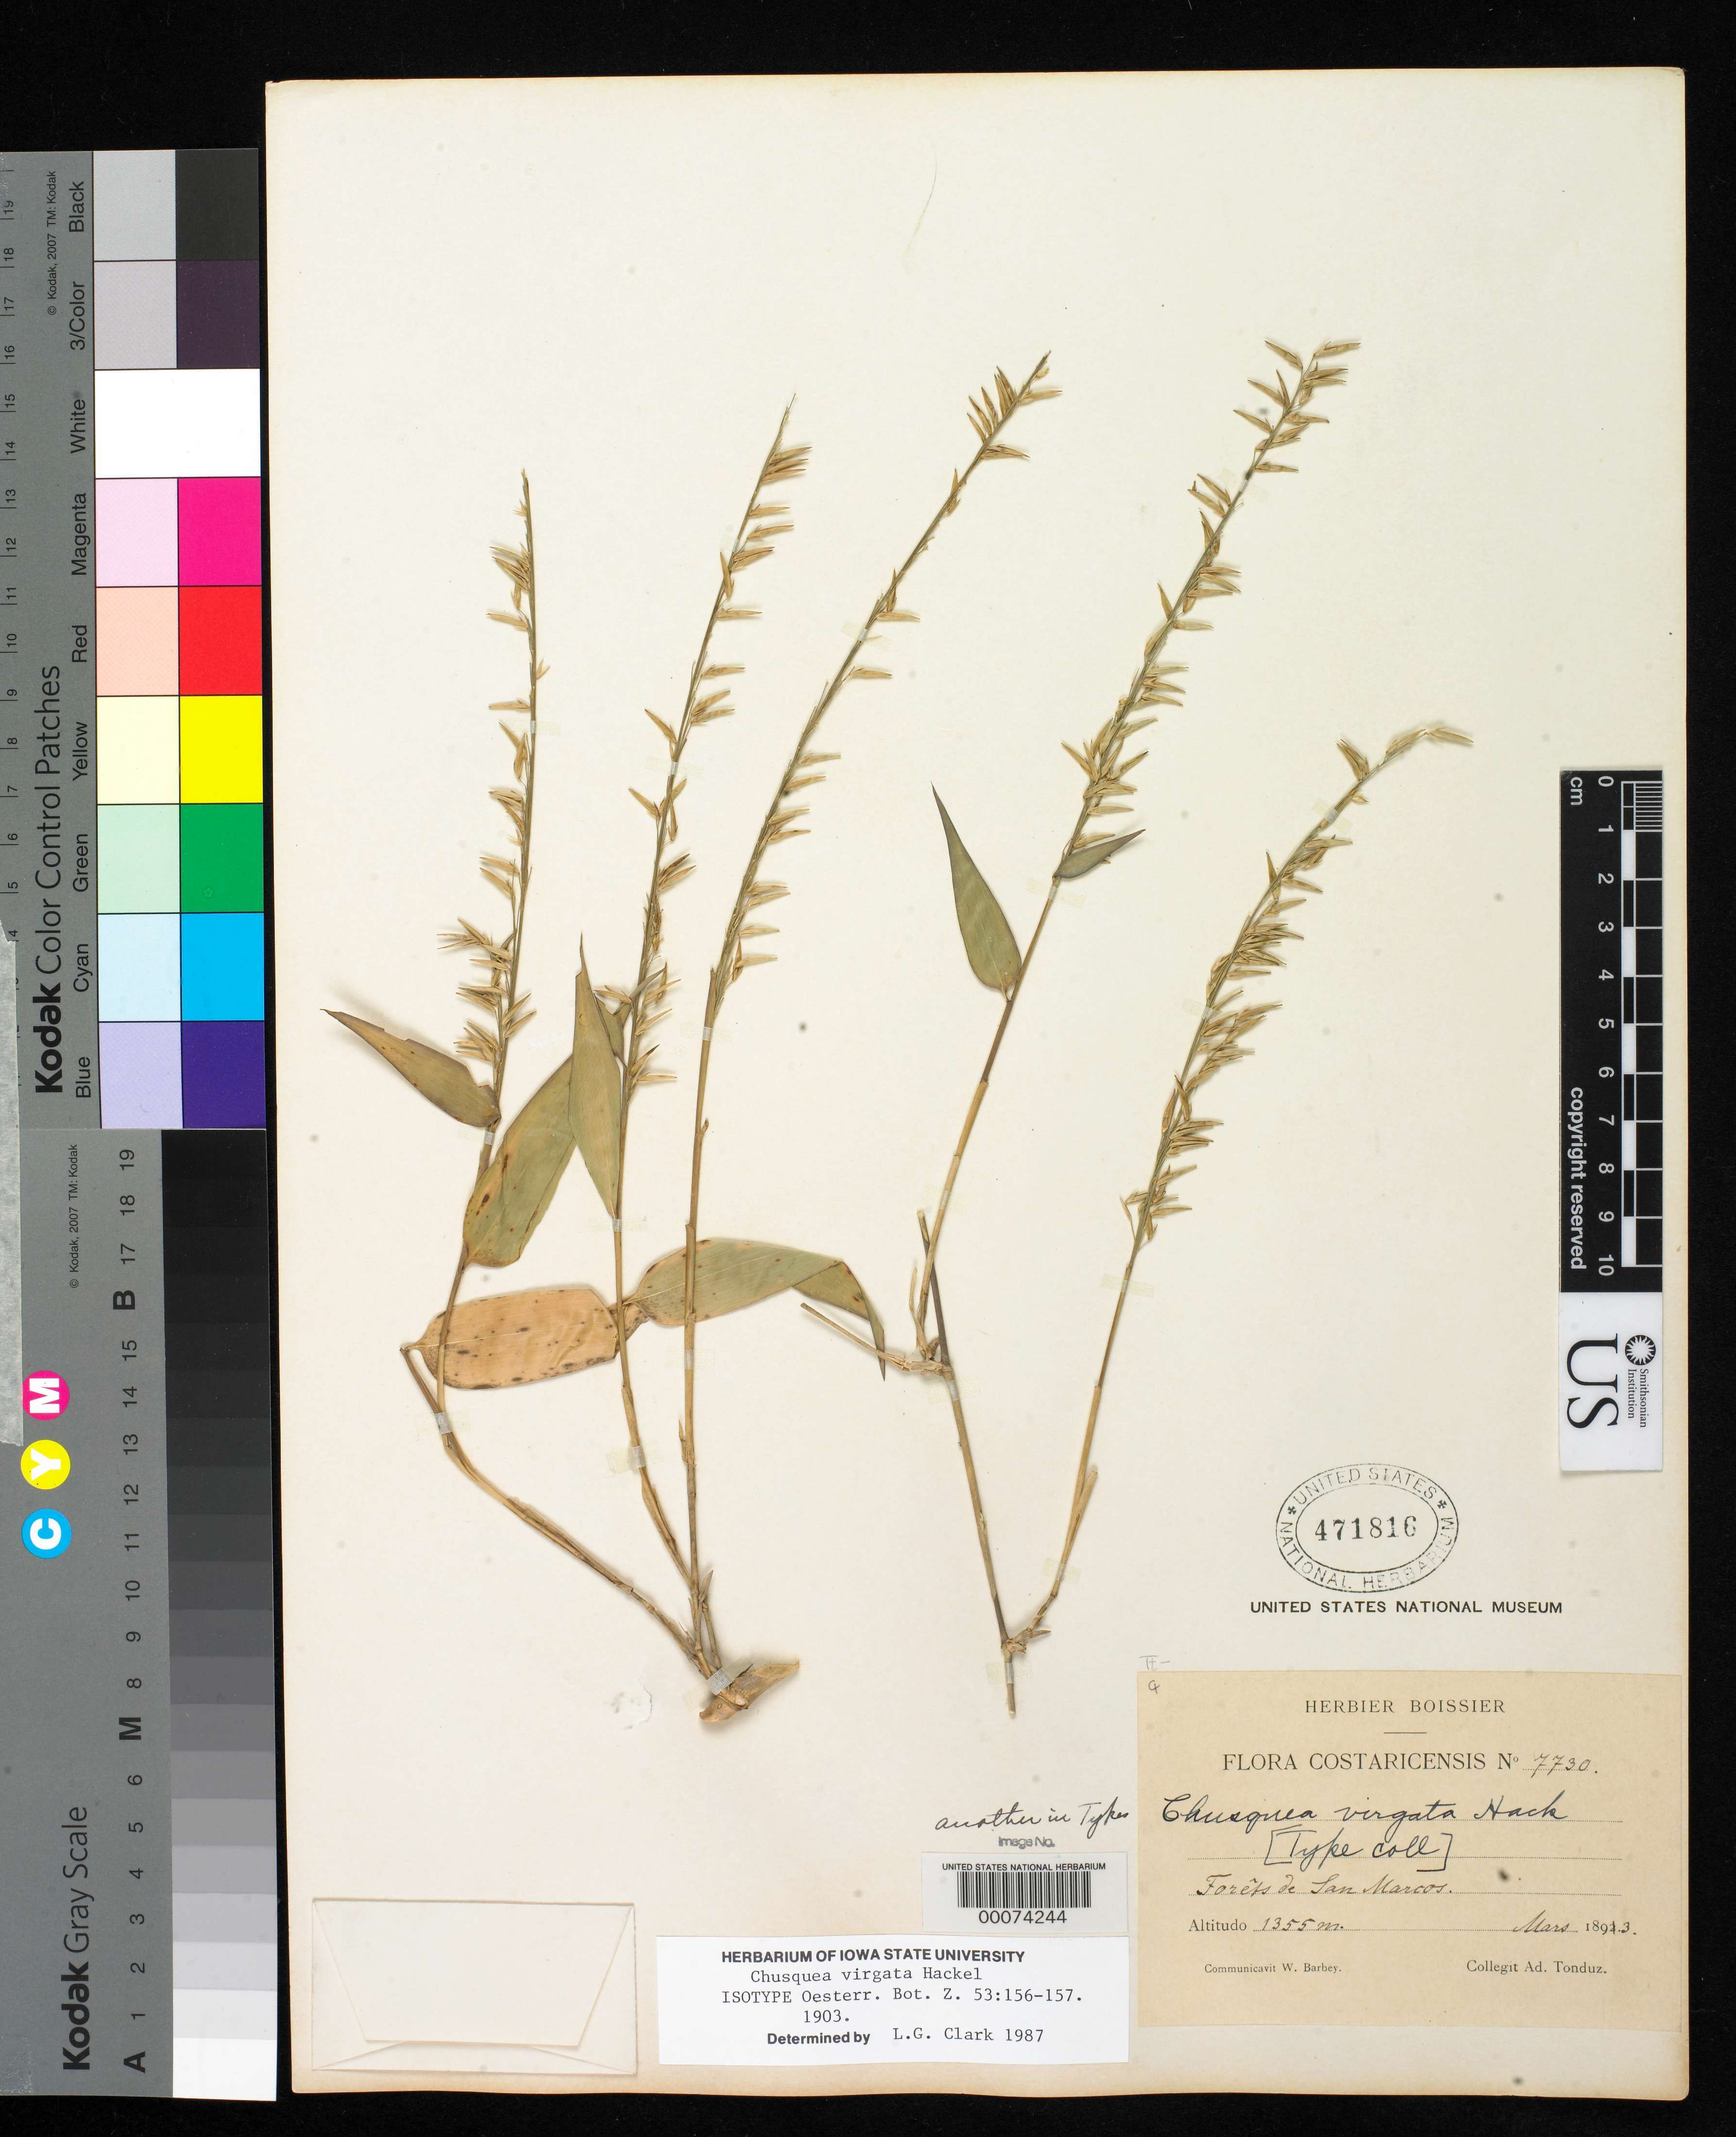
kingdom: Plantae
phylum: Tracheophyta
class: Liliopsida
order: Poales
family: Poaceae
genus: Chusquea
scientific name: Chusquea virgata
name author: Hack.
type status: Isotype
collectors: A. Tonduz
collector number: Pittier 7730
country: Costa Rica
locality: Near San Marcos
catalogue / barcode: US 471816